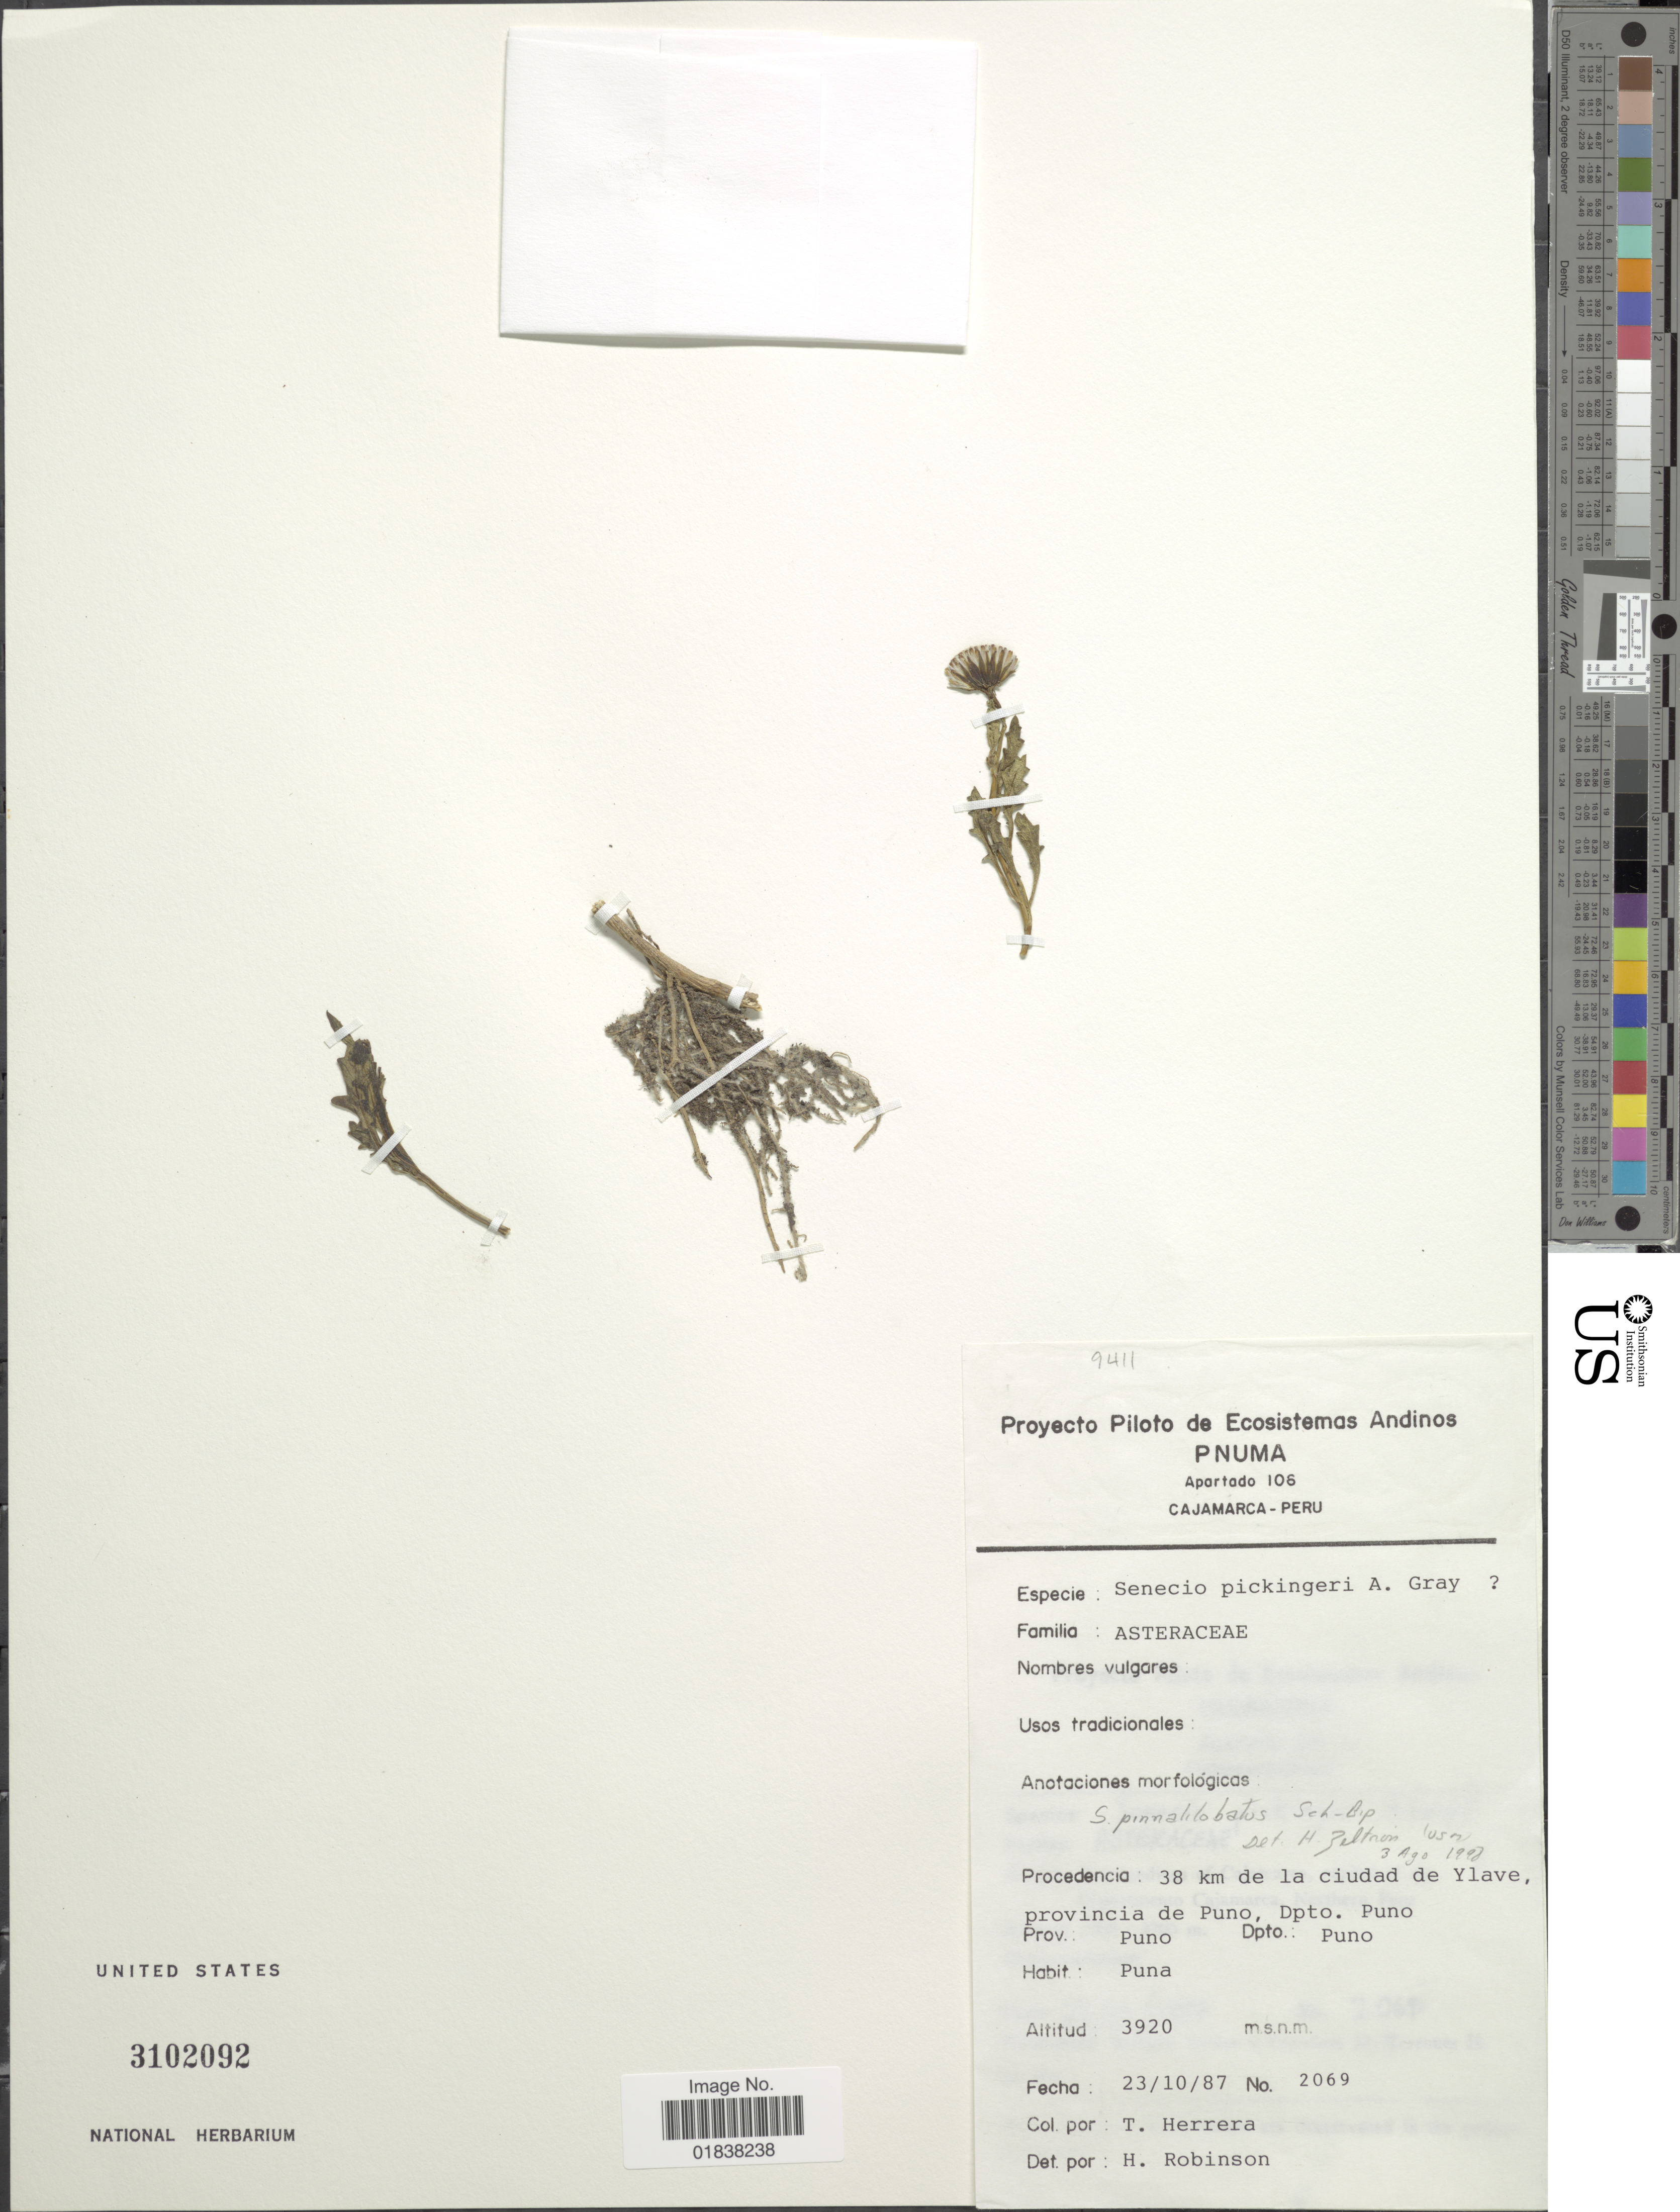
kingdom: Plantae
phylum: Tracheophyta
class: Magnoliopsida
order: Asterales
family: Asteraceae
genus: Senecio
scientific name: Senecio pinnatilobatus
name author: Sch. Bip.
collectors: T. Herrera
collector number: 2069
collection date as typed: Transcribed d/m/y: 23/10/87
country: Peru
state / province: Puno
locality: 38 km de la ciudad de Ylave, provincia de Puno, Dpto. Puno, Prov. Puno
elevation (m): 3920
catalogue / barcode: US 3102092